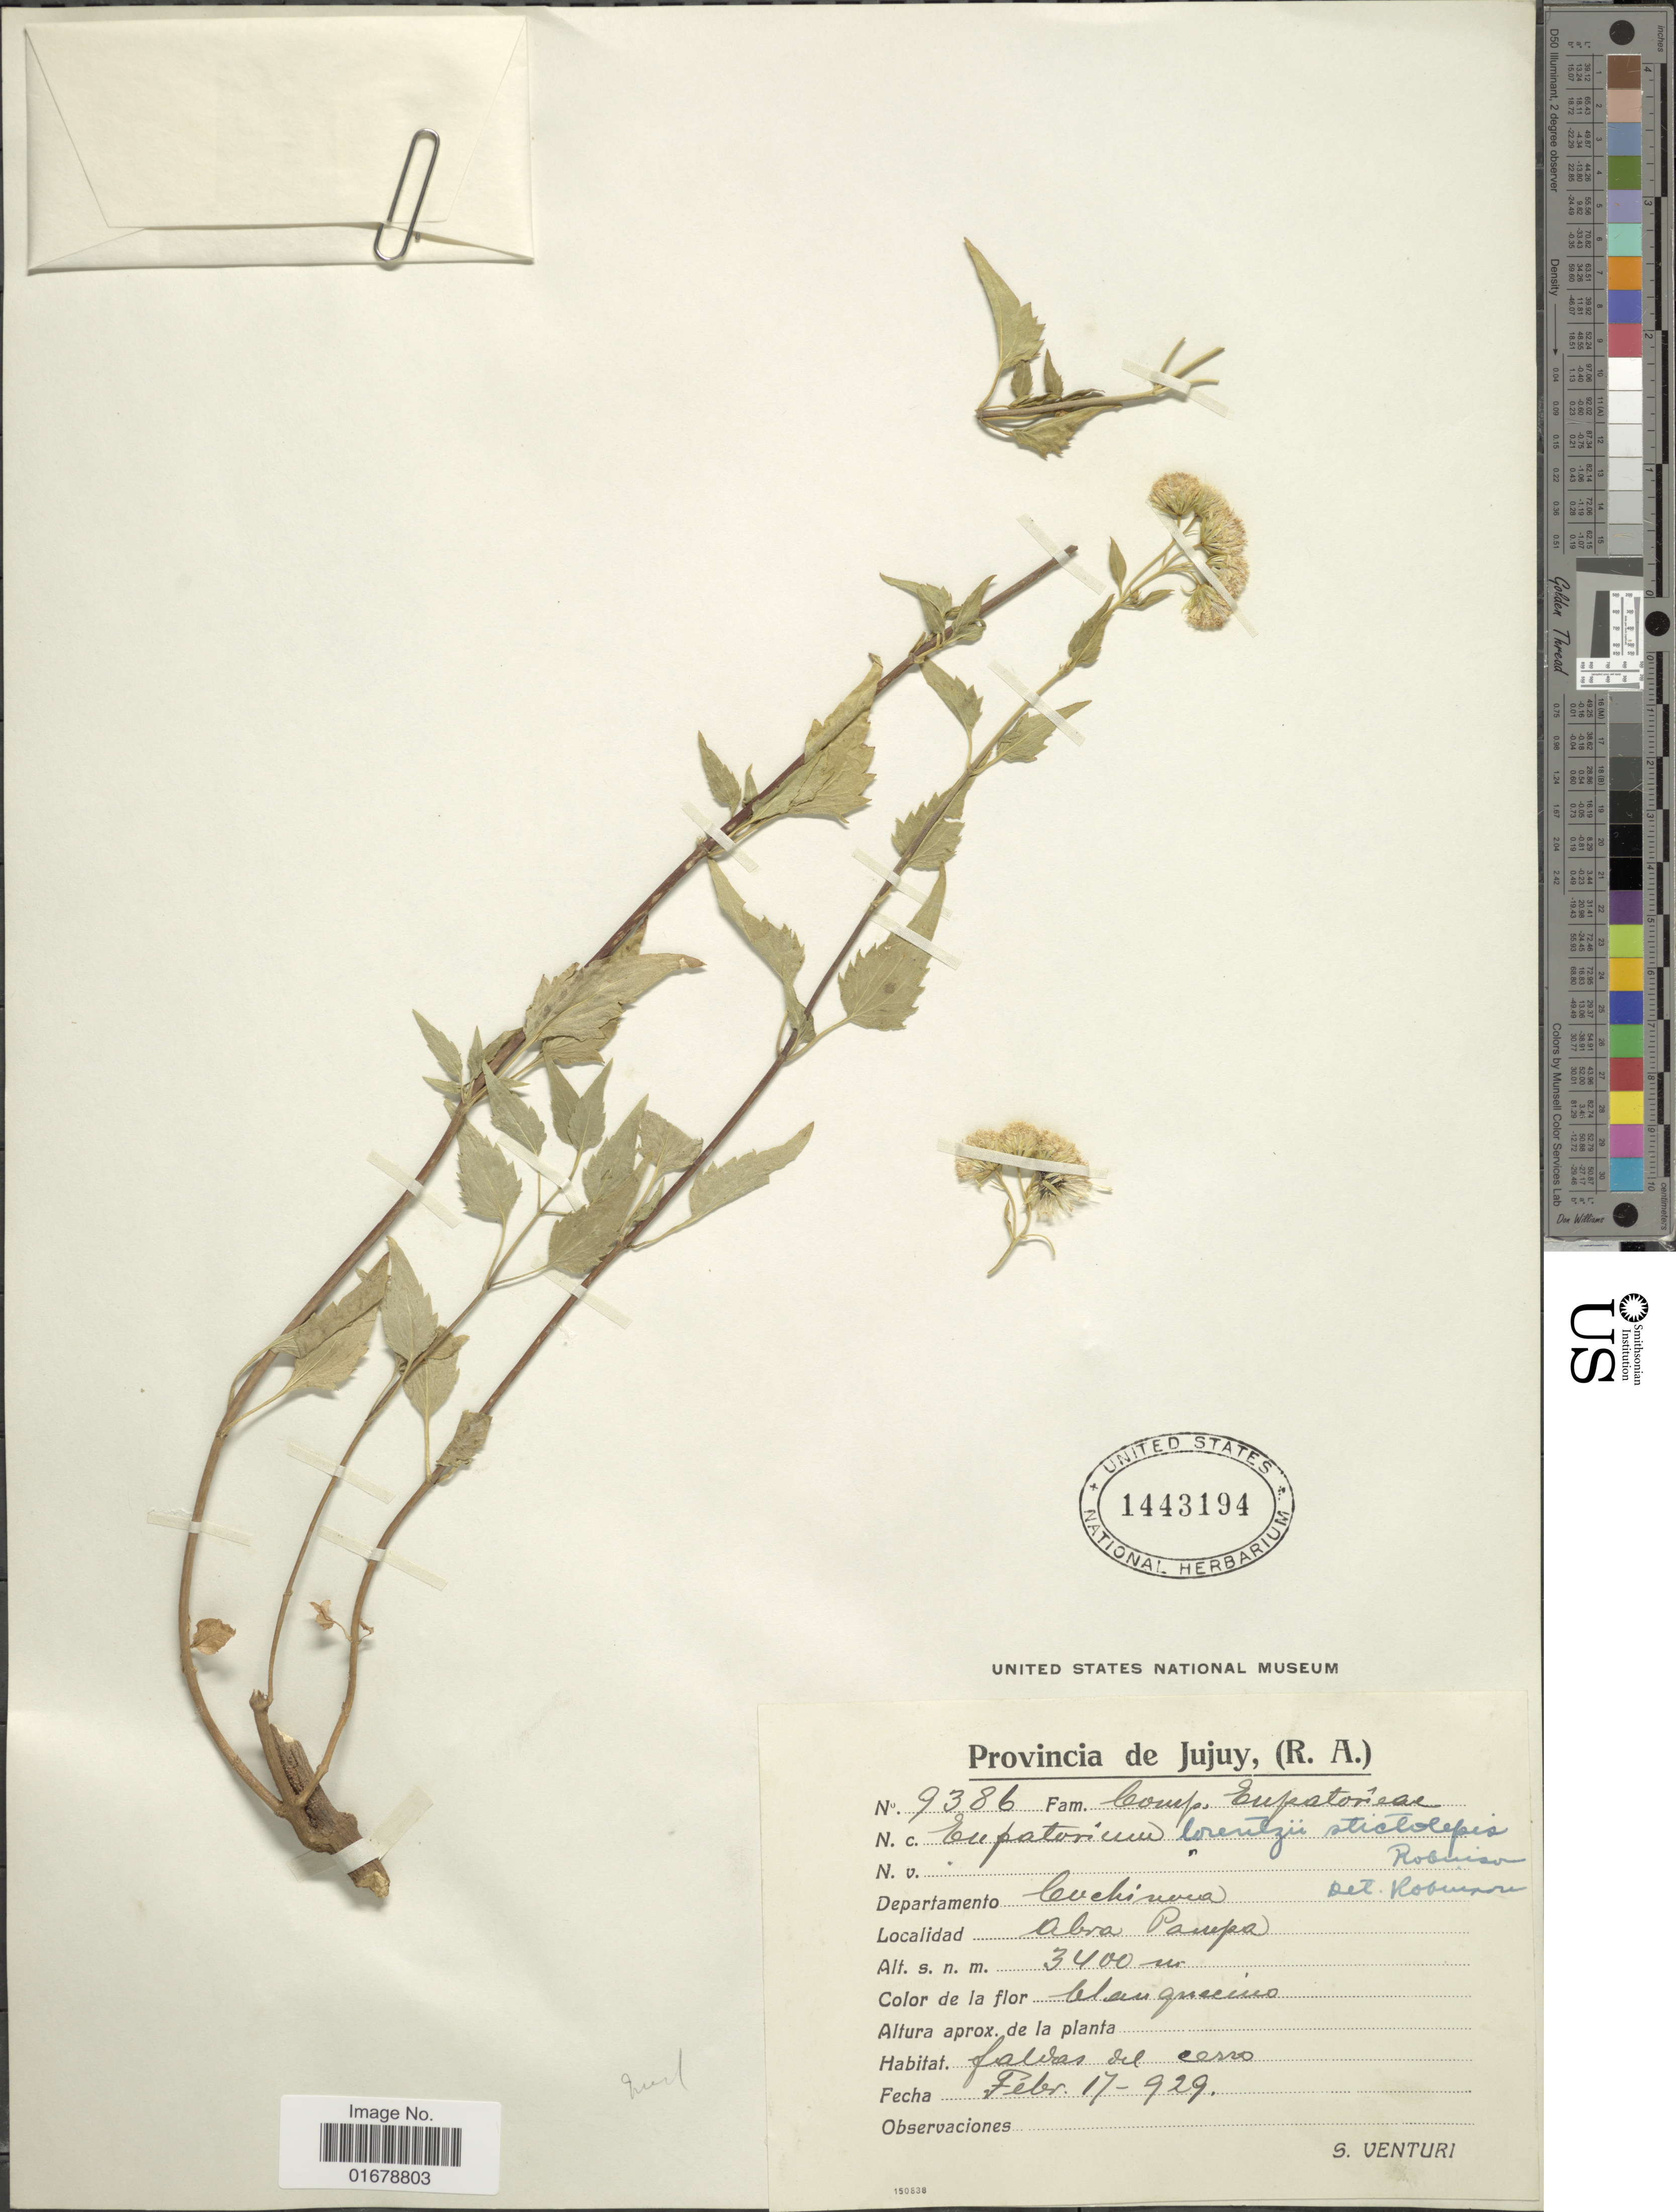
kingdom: Plantae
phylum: Tracheophyta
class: Magnoliopsida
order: Asterales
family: Asteraceae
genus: Ageratina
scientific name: Ageratina lorentzii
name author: (Hieron.) R.M. King & H. Rob.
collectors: S. Venturi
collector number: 9386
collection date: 1929-02-17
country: Argentina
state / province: Jujuy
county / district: Cochinoca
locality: Abra Pampa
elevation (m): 3400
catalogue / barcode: US 1443194